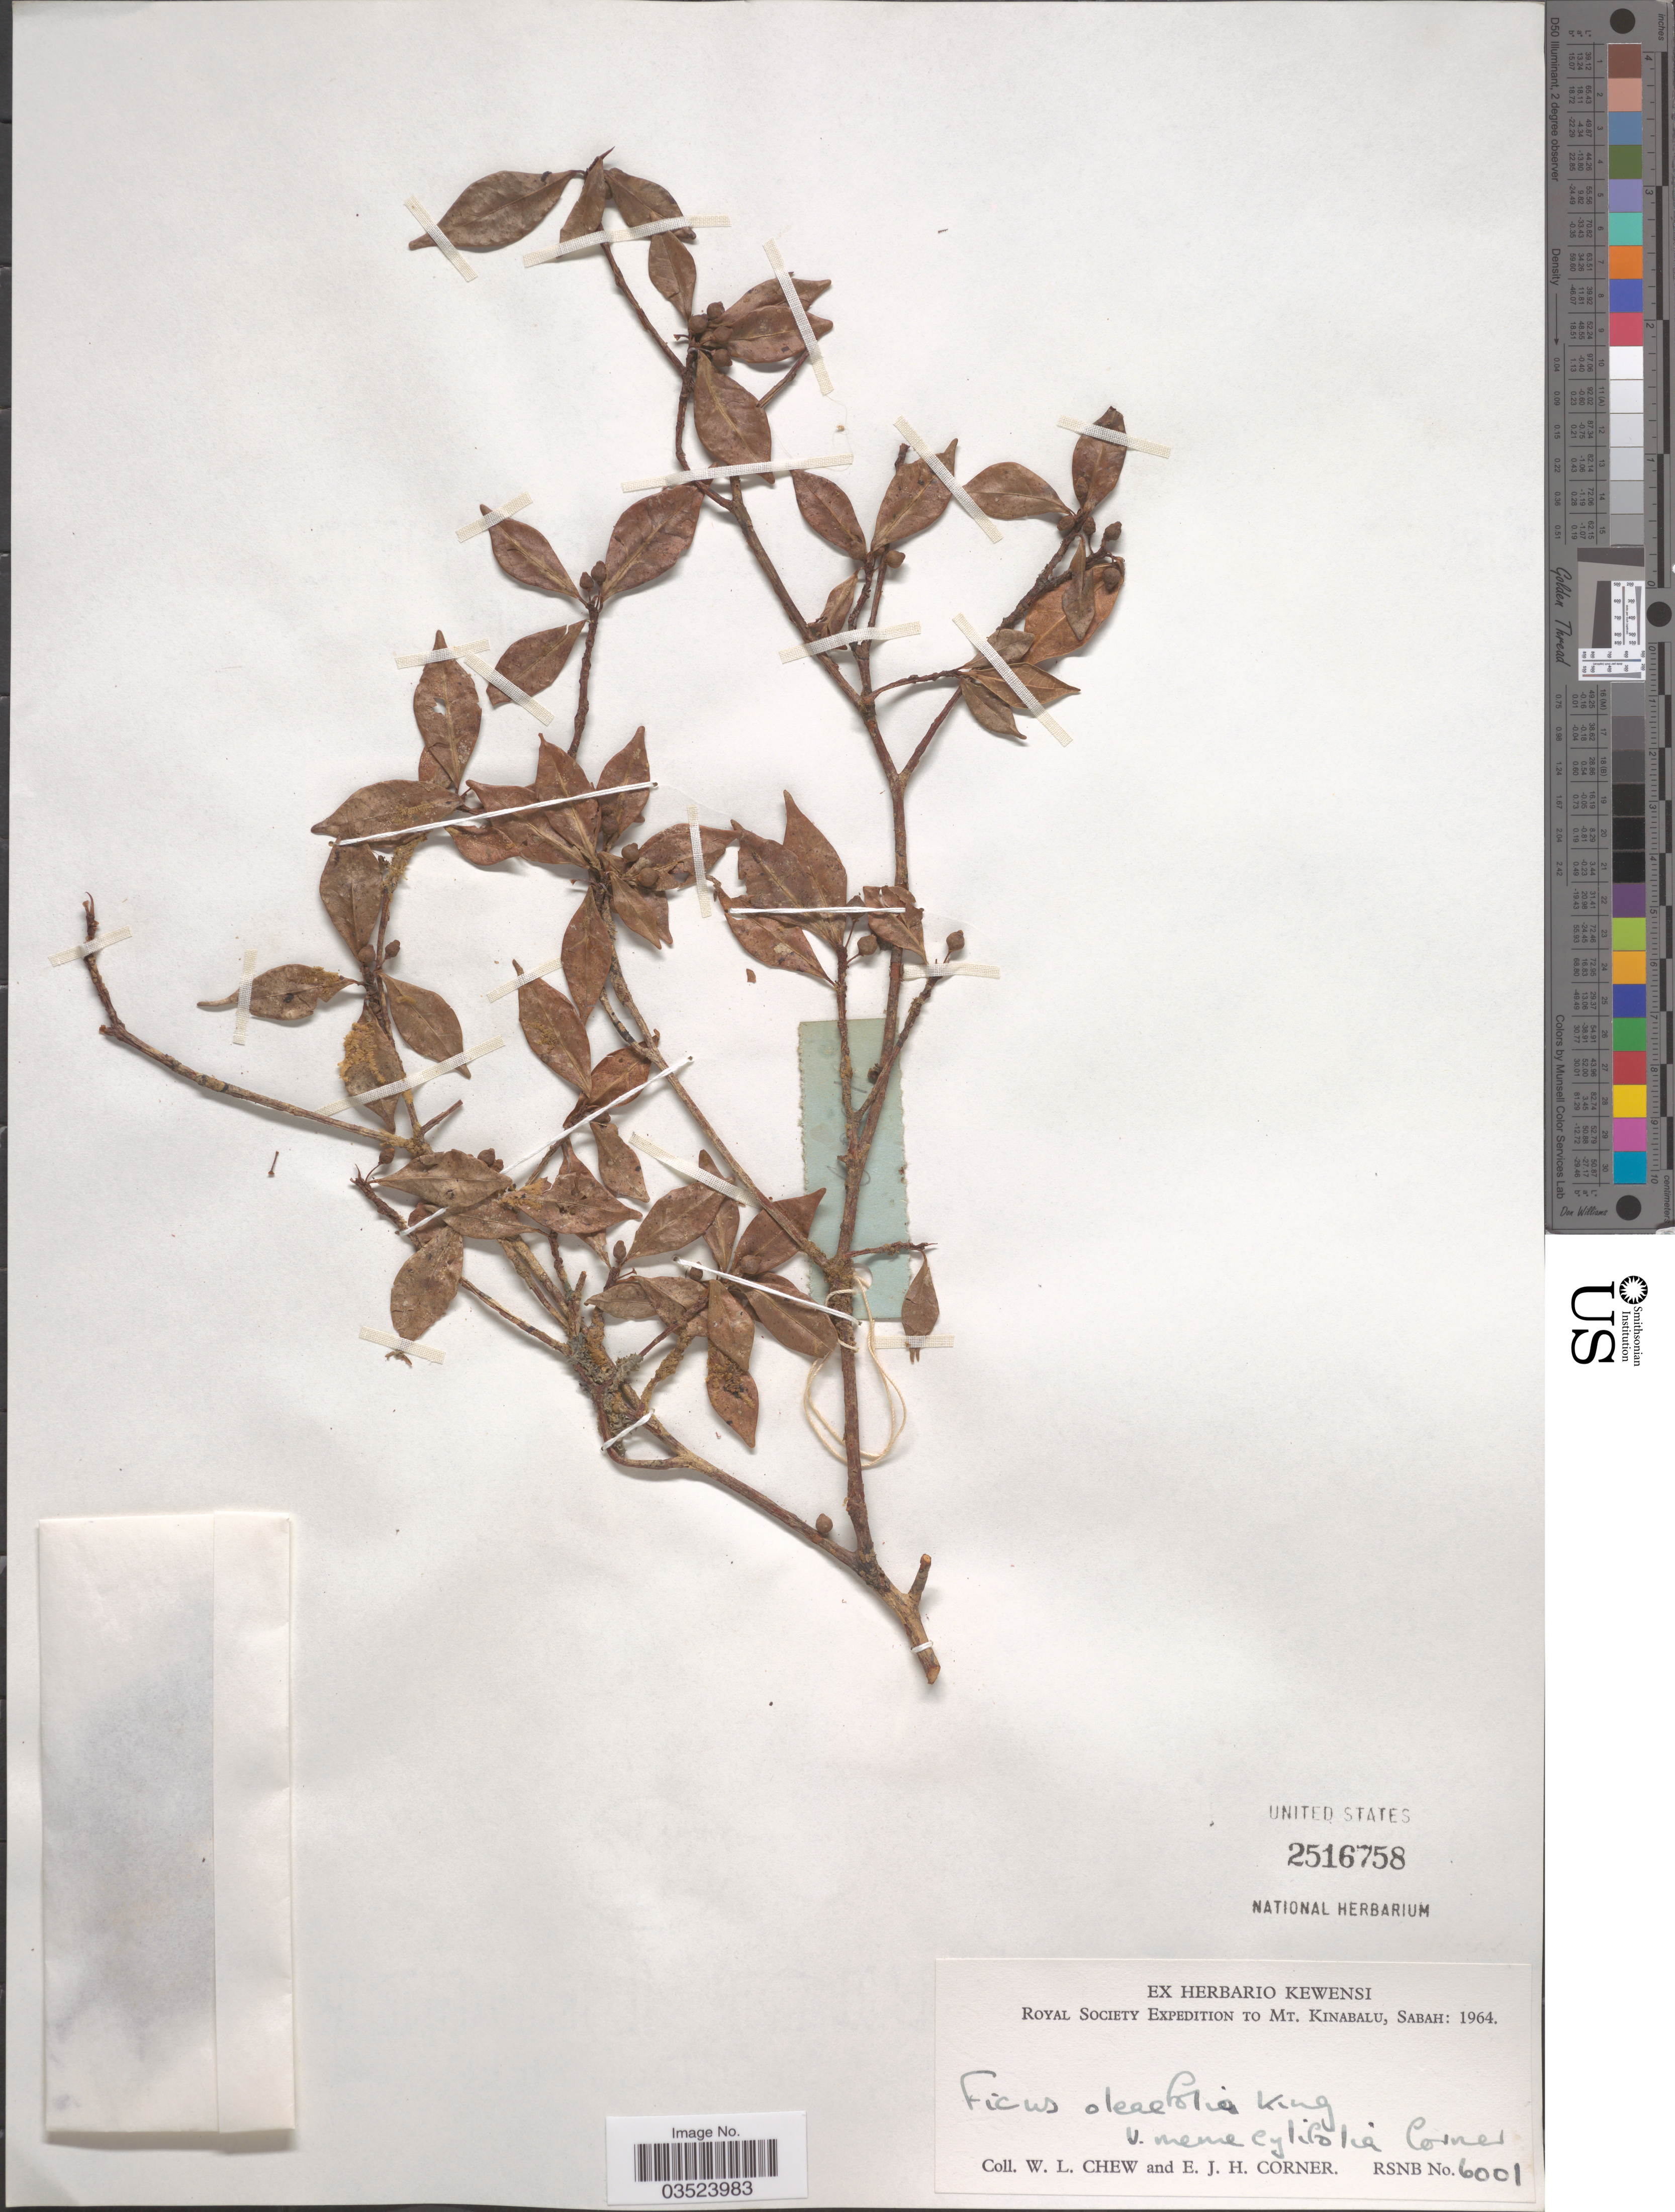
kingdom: Plantae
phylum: Tracheophyta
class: Magnoliopsida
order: Rosales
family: Moraceae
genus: Ficus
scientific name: Ficus oleifolia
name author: King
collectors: W. Chew & E. Corner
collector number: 6001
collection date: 1964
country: Malaysia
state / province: Sabah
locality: Mt. Kinabalu.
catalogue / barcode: US 2516758